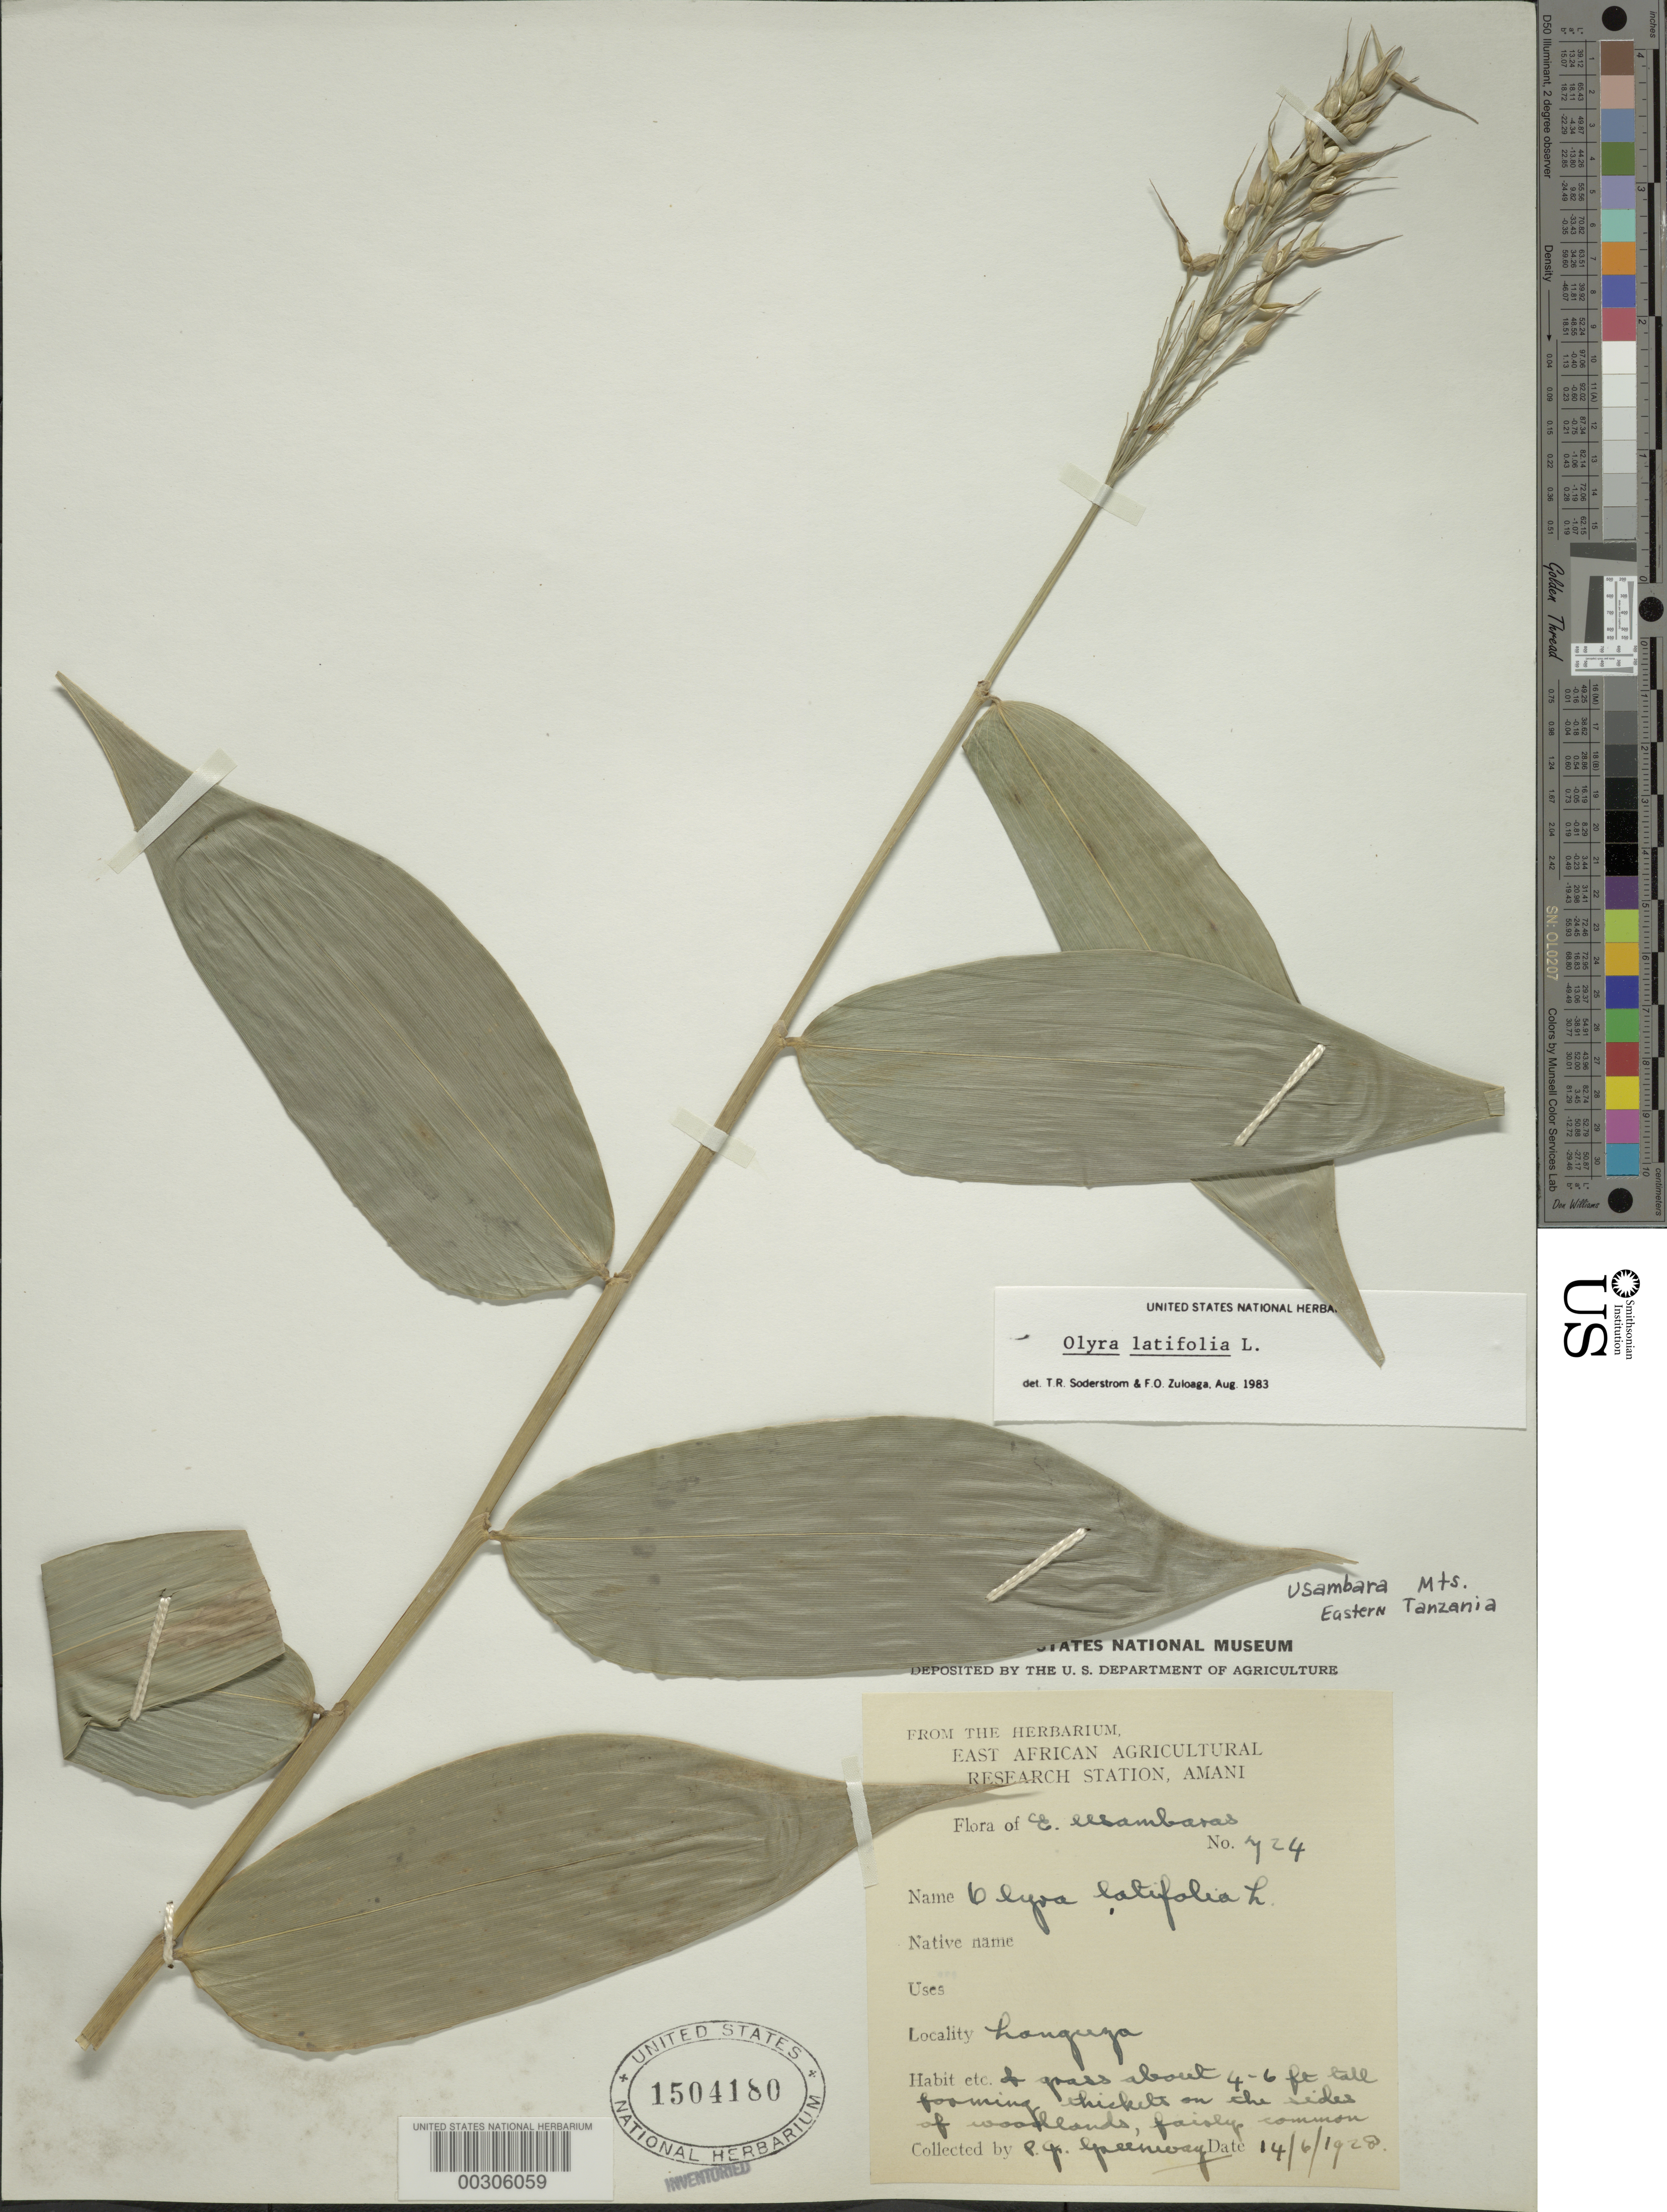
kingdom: Plantae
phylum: Tracheophyta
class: Liliopsida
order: Poales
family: Poaceae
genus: Olyra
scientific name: Olyra latifolia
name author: L.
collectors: P. J. Greenway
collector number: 724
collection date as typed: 14 Jun 1928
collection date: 1928-06-14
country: Tanzania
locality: Languza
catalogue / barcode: US 1504180